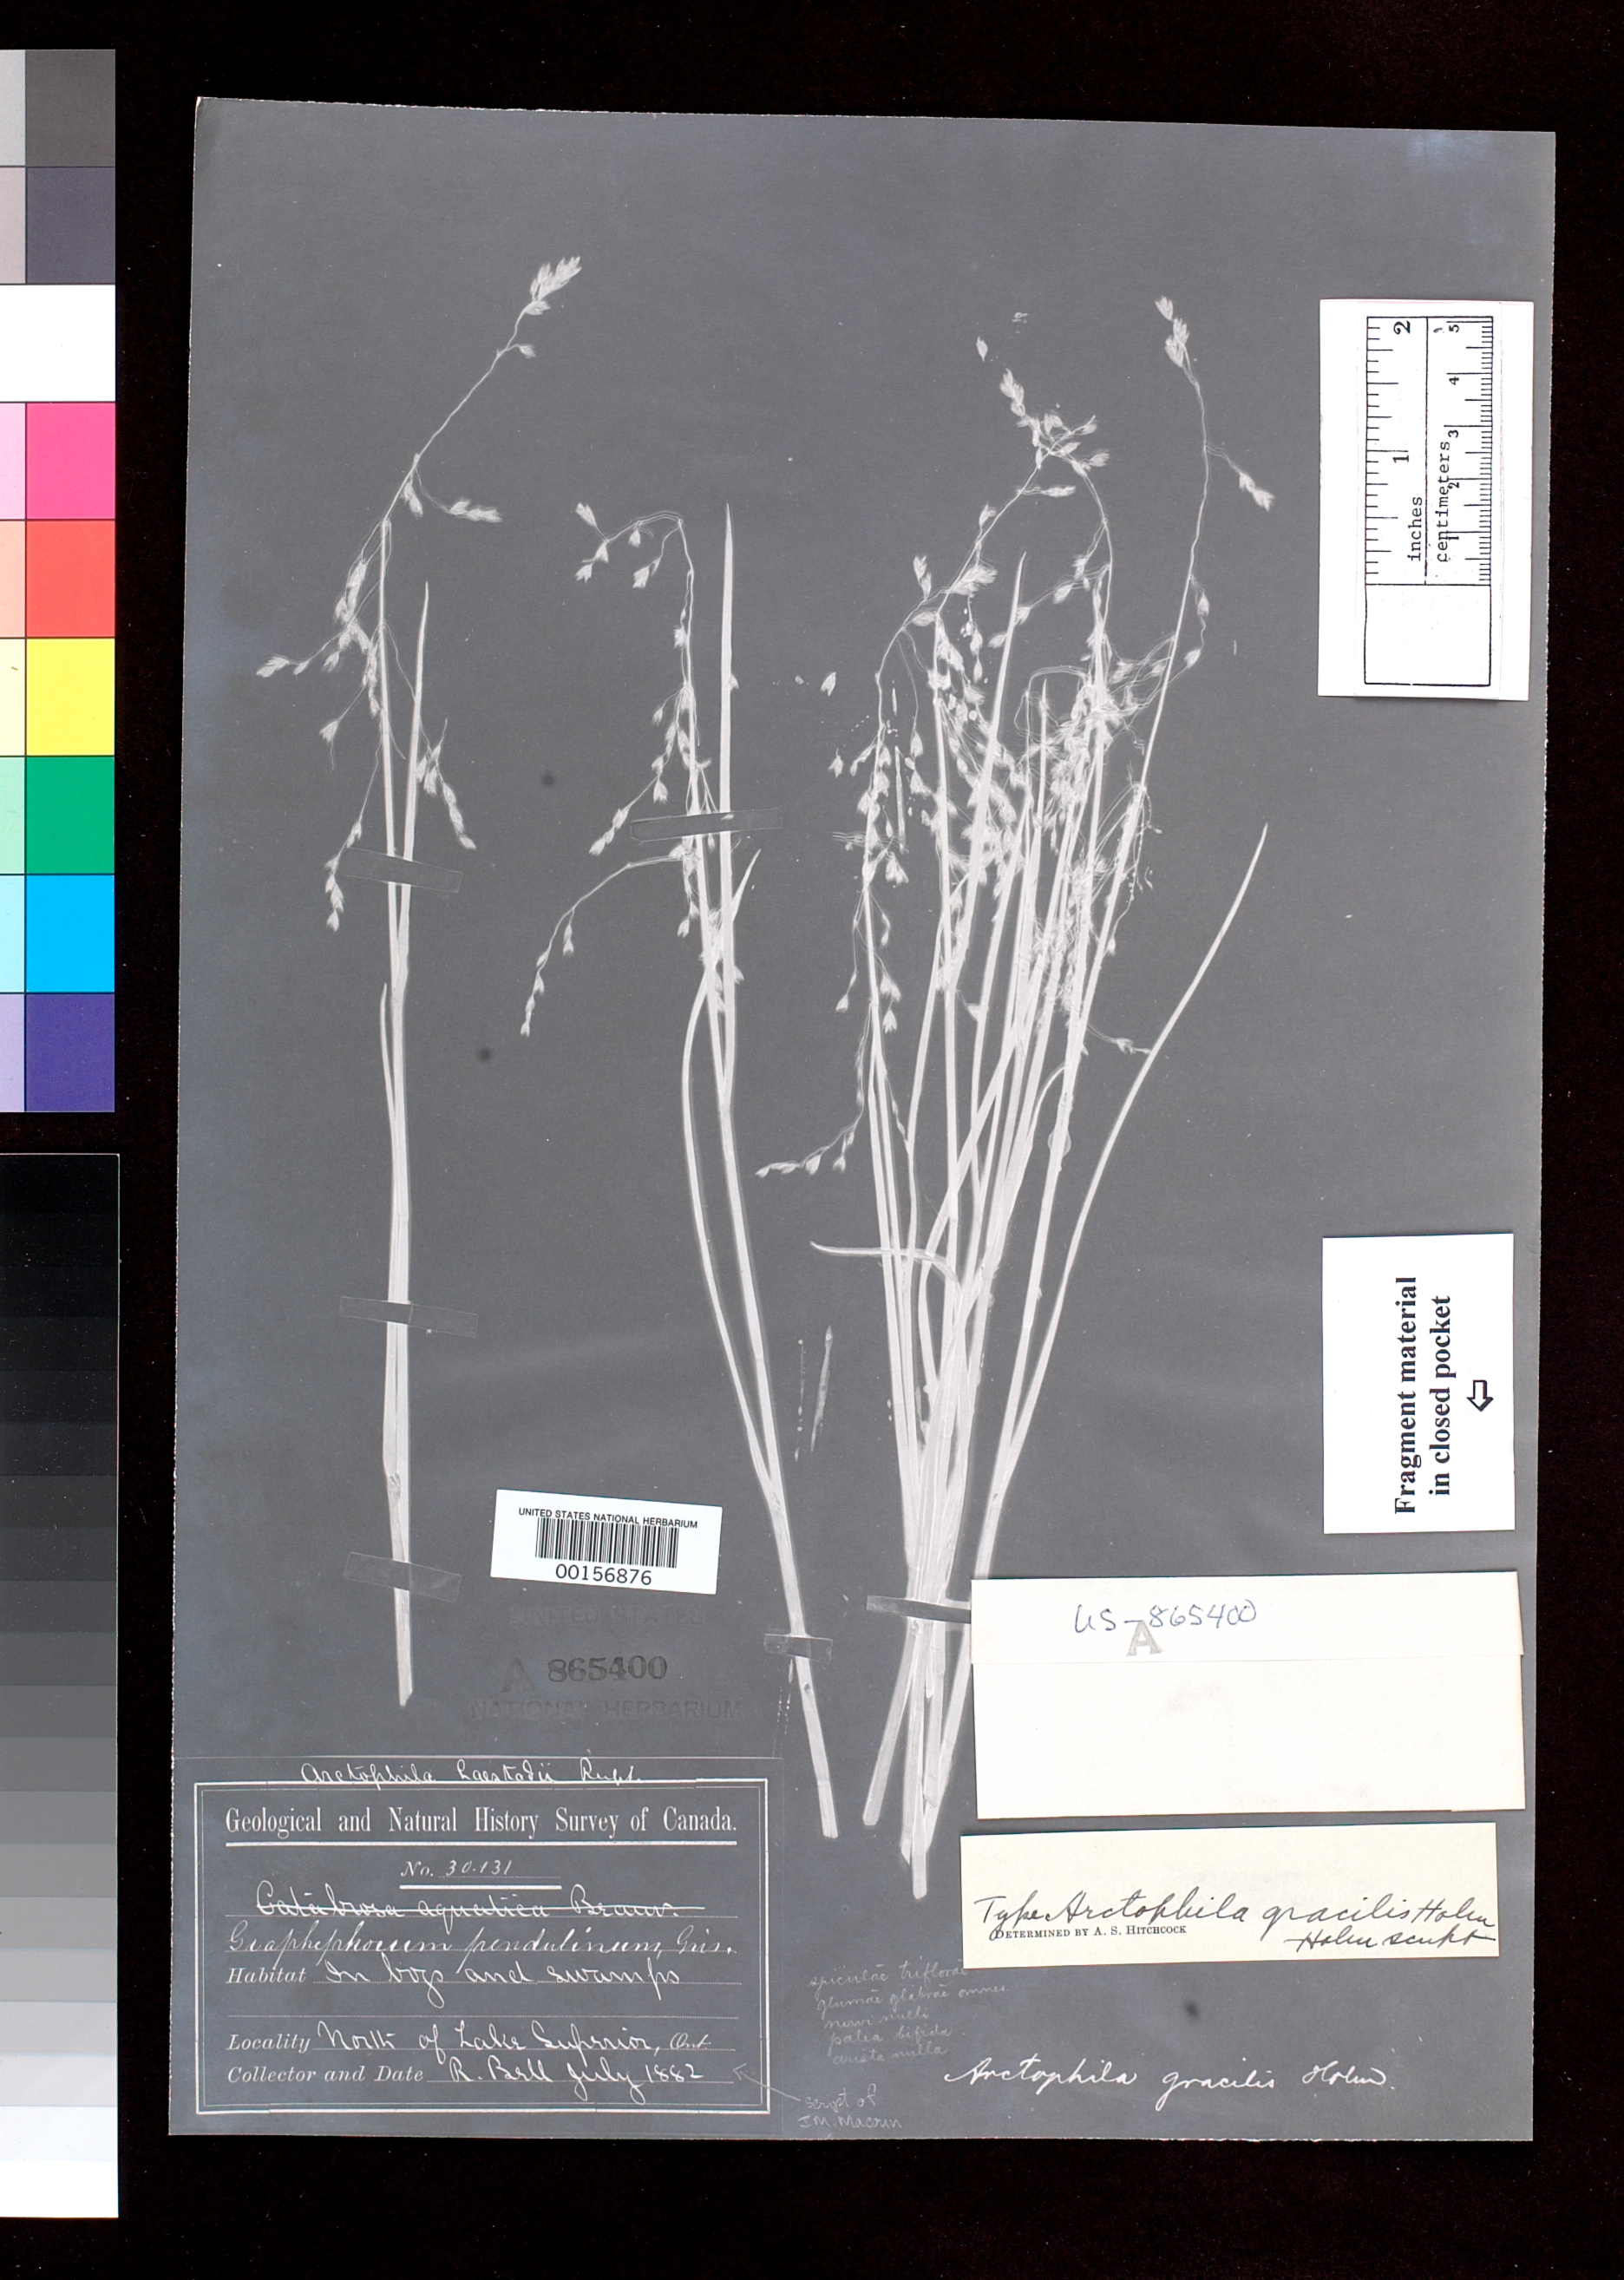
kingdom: Plantae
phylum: Tracheophyta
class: Liliopsida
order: Poales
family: Poaceae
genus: Arctophila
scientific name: Arctophila gracilis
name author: Holm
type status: Type Fragment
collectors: R. Bell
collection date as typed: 1883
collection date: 1883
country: Canada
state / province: Ontario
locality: North of Lake Superior.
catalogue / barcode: US 865400A